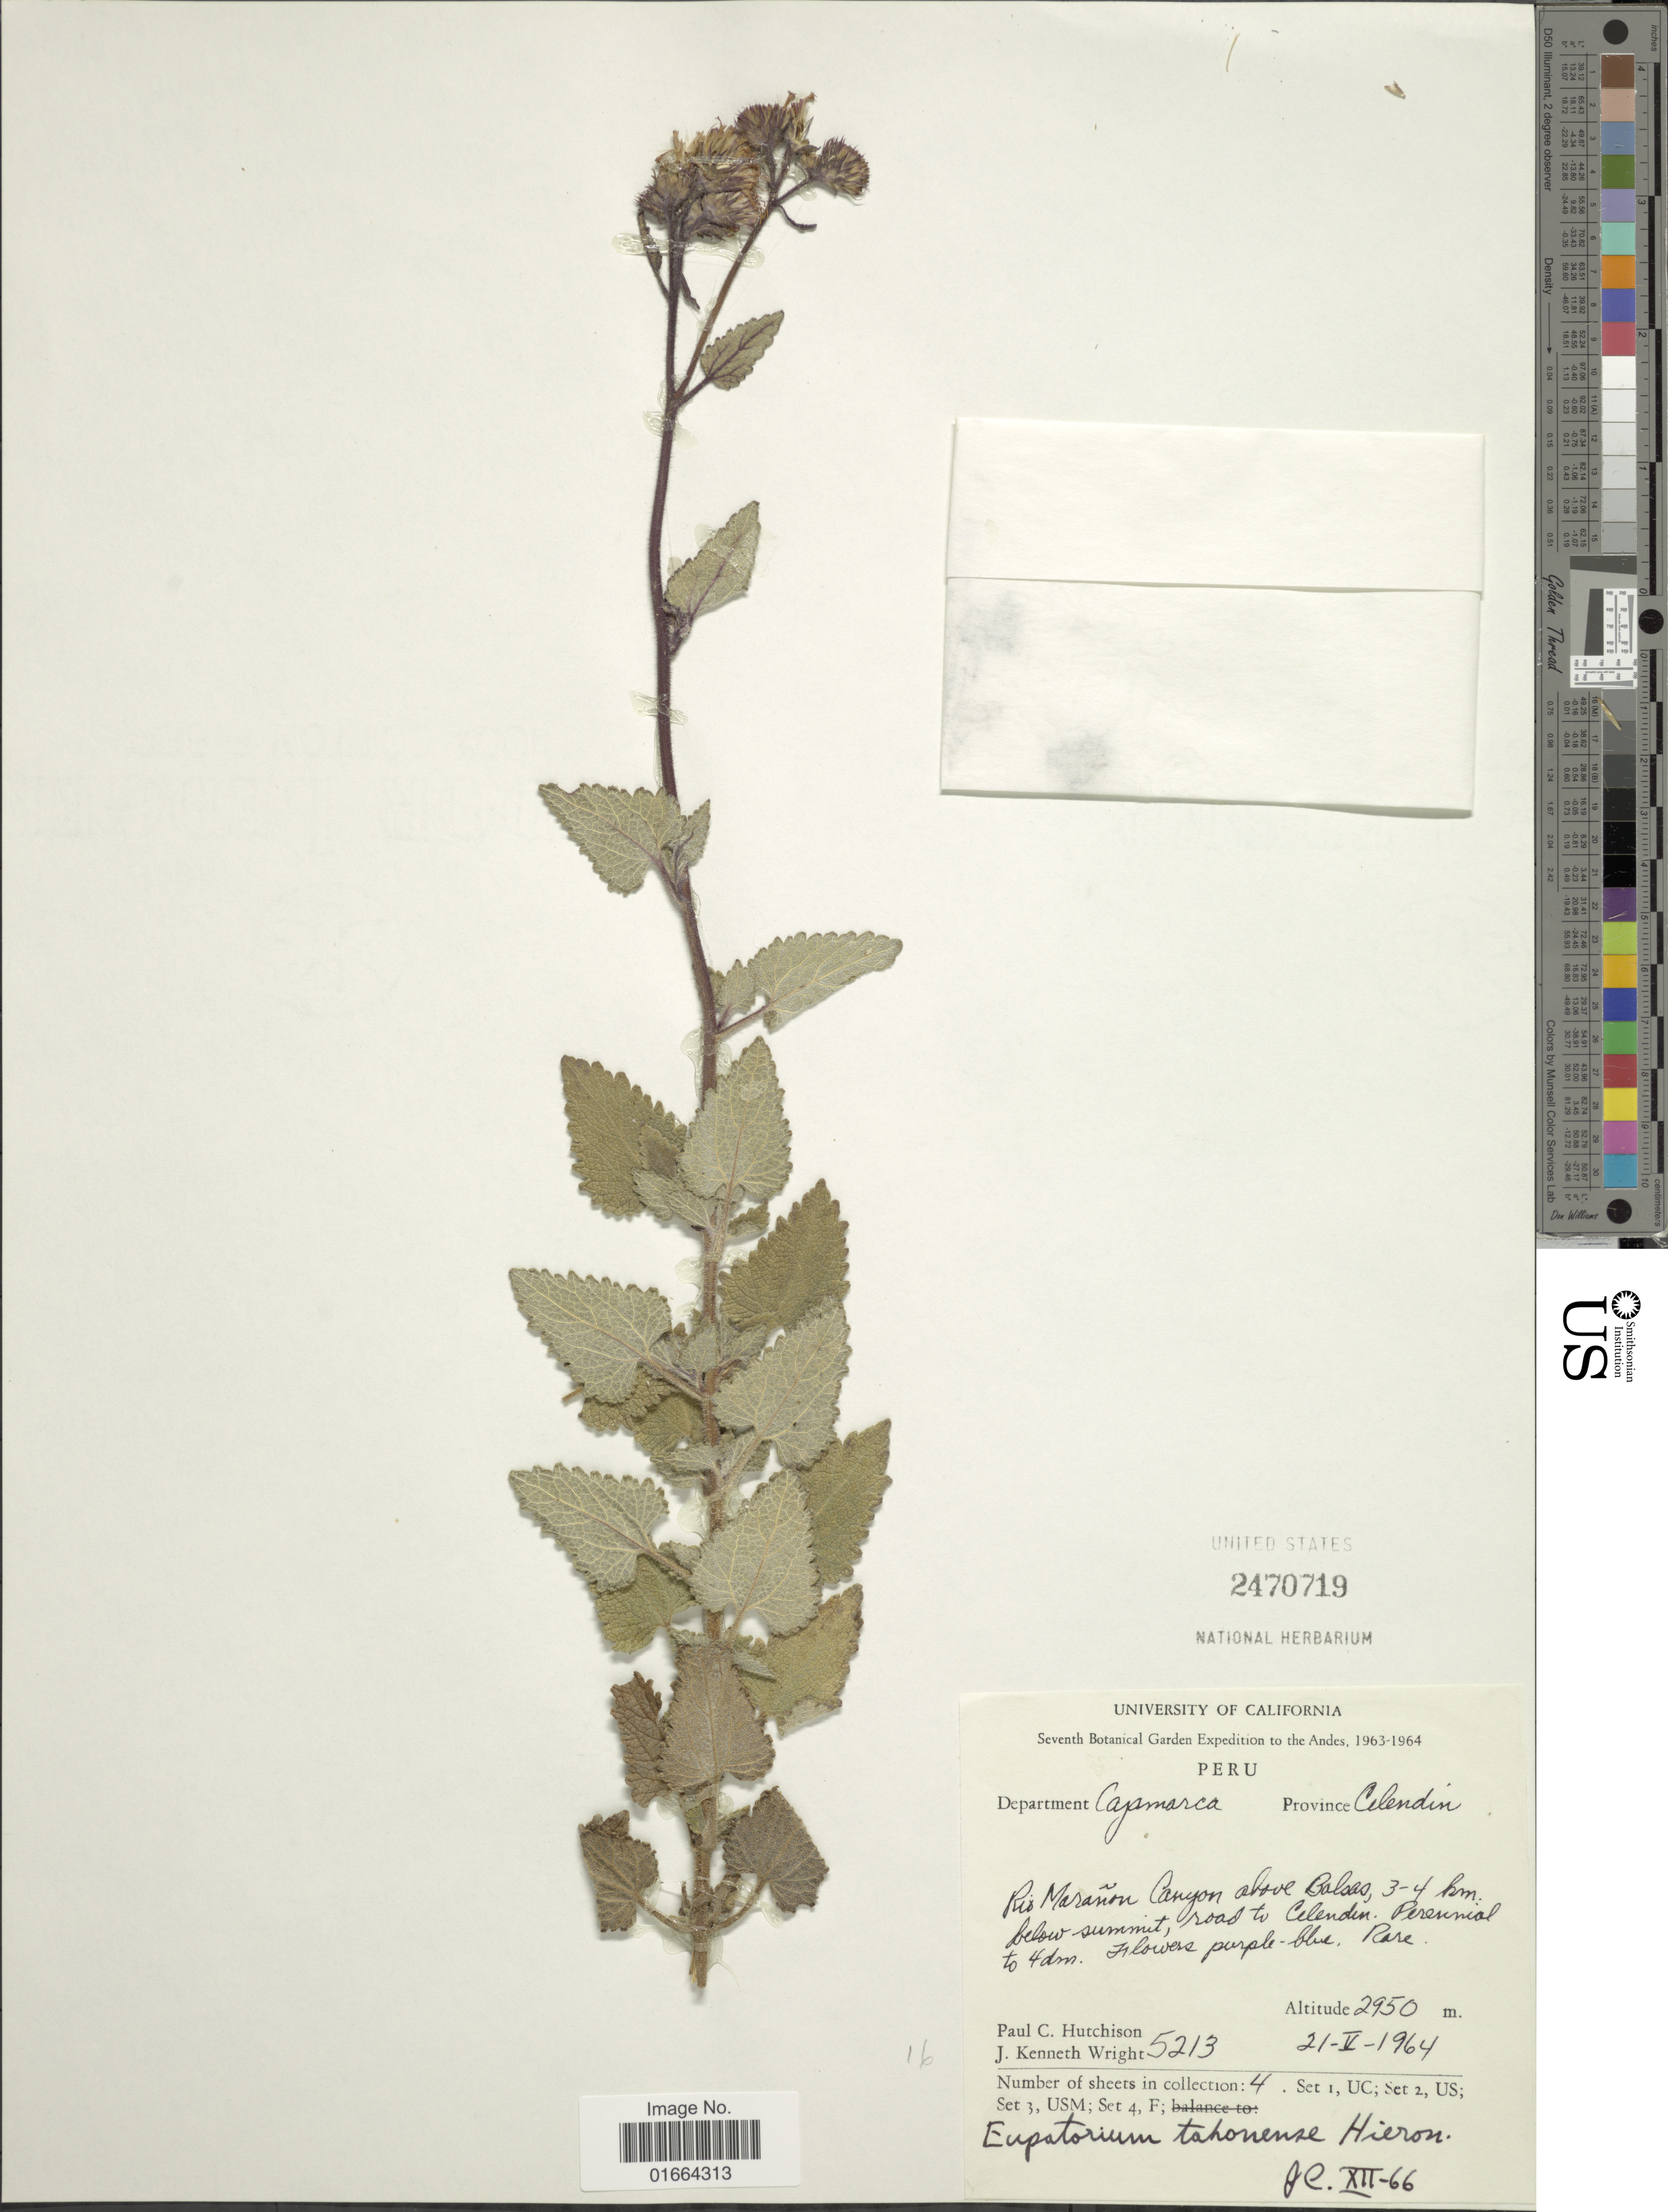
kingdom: Plantae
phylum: Tracheophyta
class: Magnoliopsida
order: Asterales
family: Asteraceae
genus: Aristeguietia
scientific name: Aristeguietia tahonensis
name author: (Hieron.) R.M. King & H. Rob.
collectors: P. C. Hutchison & J. K. Wright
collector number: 5213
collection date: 1964-05-21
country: Peru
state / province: Cajamarca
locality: Andes. Province Celendin. Rio Marañon Canyon above Balsas, 3-4 km. below summit, road to Celendin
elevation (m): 2950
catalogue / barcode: US 2470719